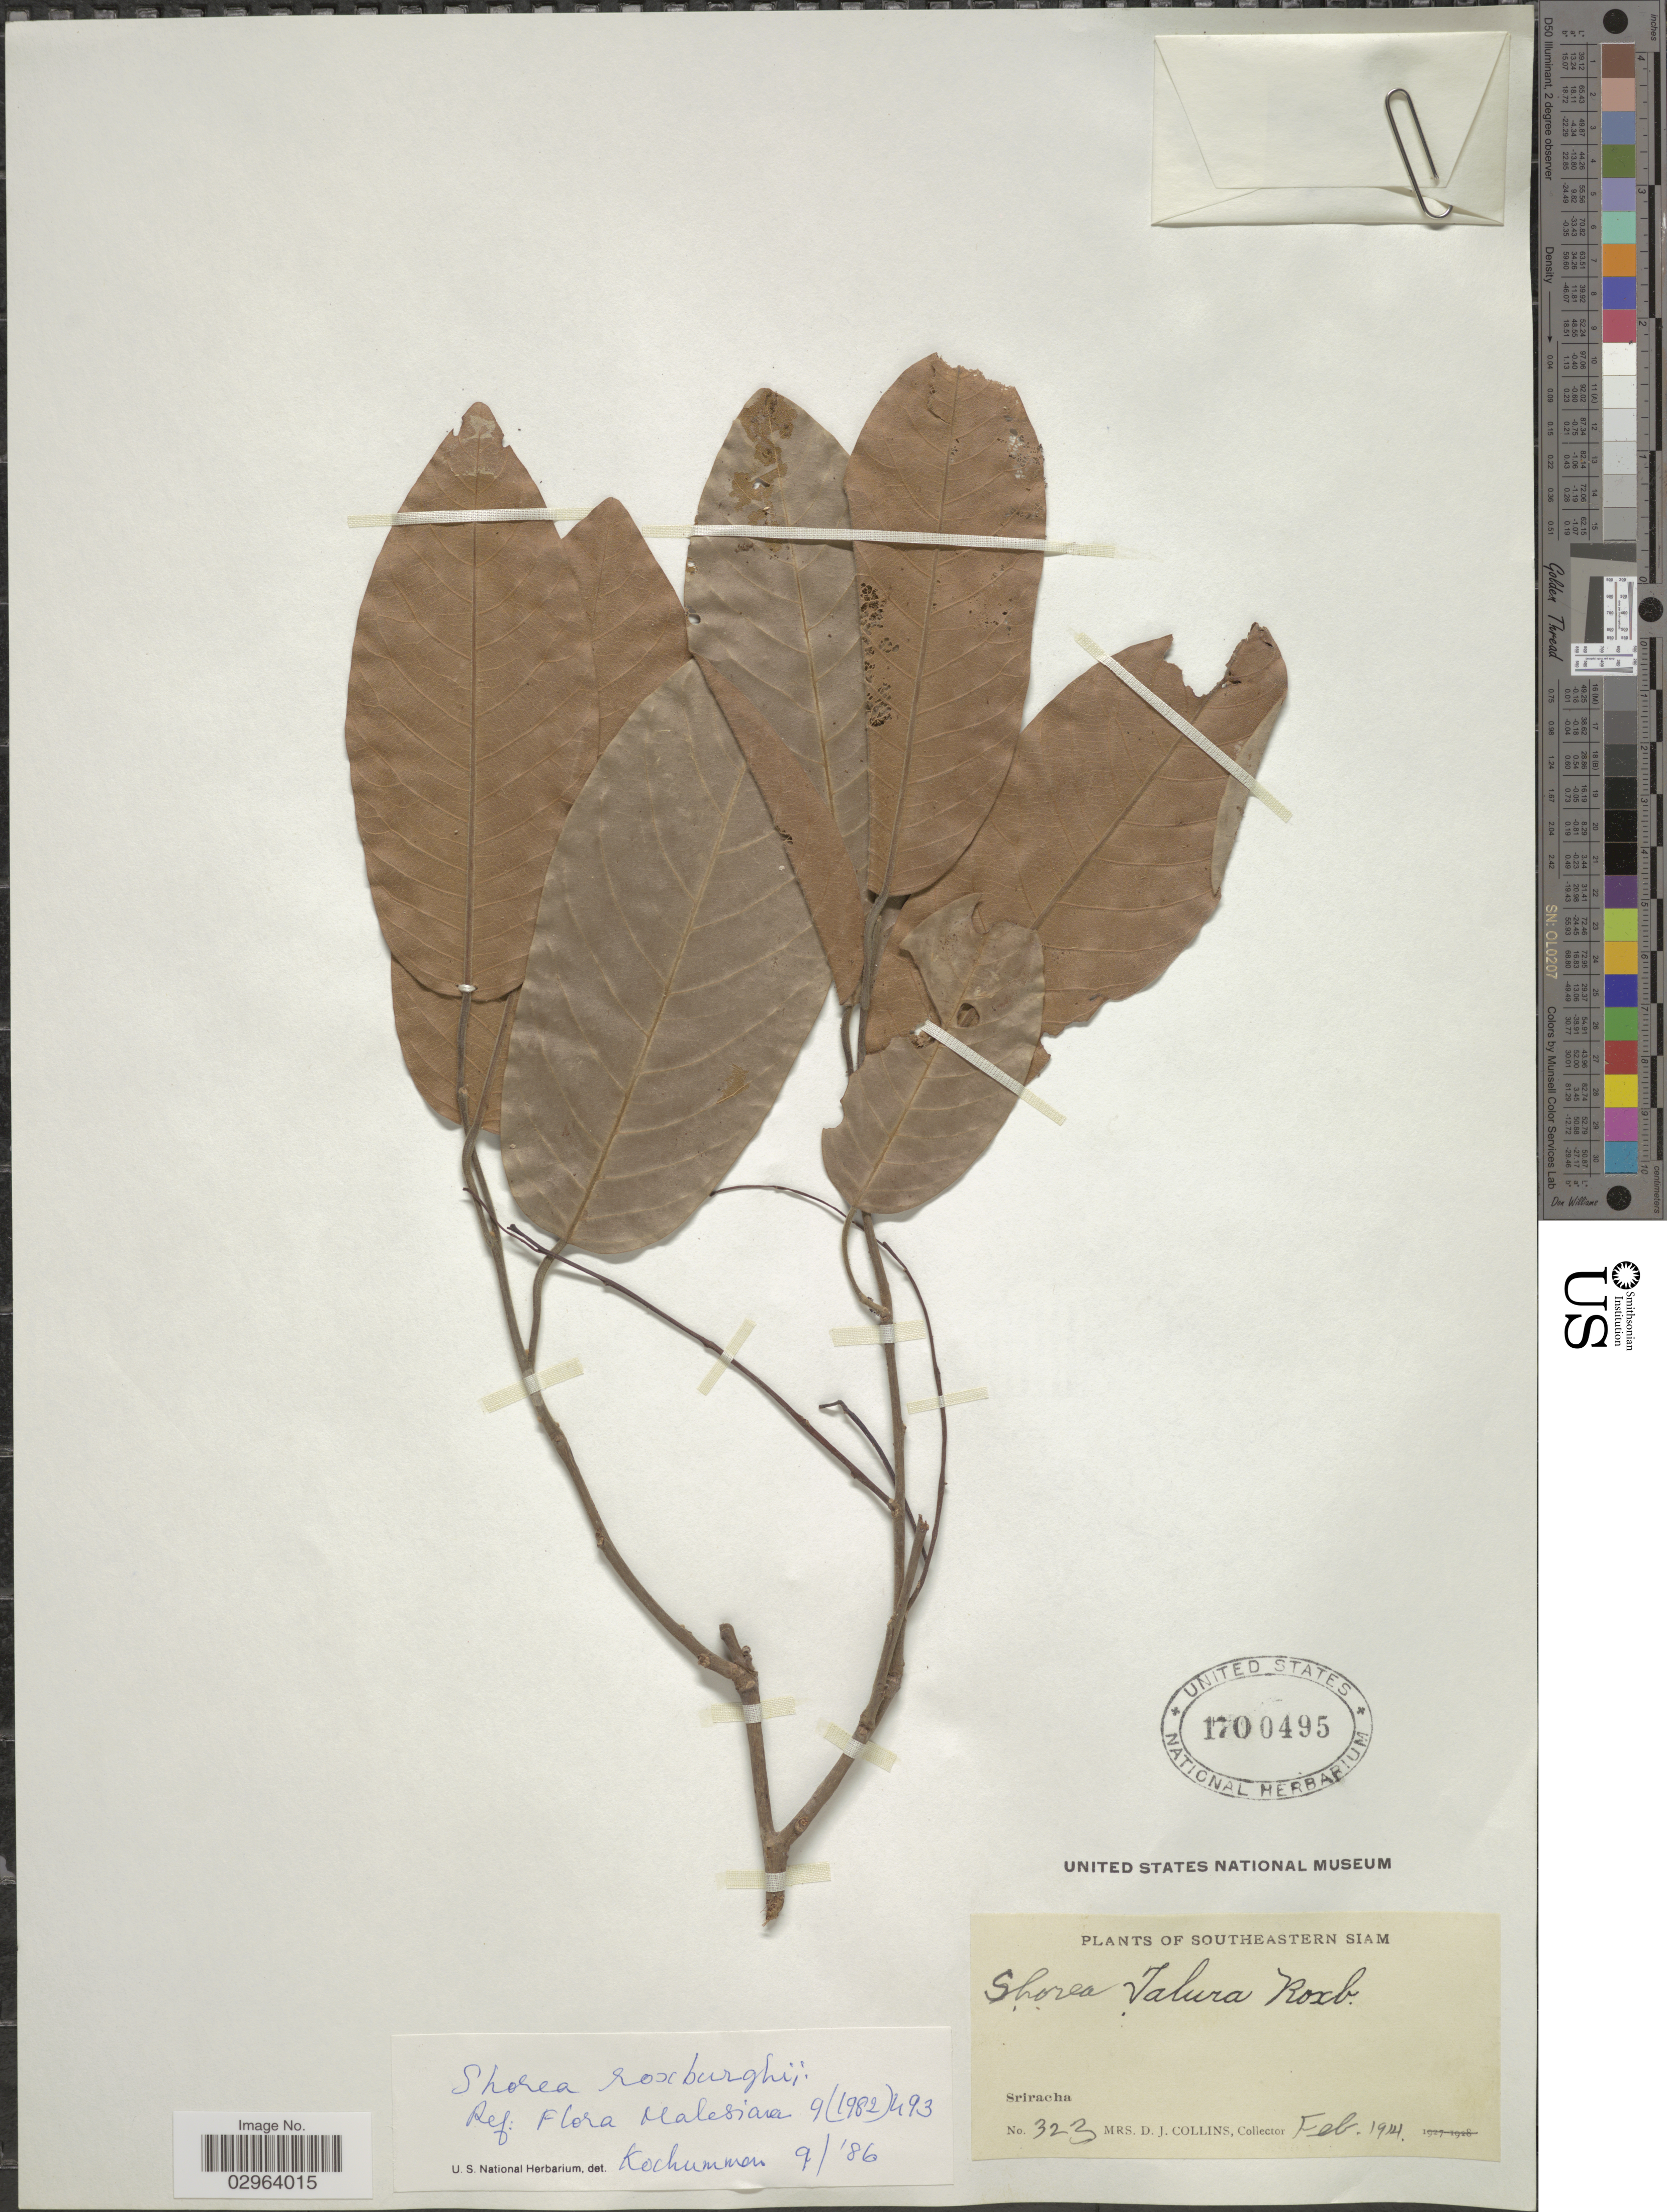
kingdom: Plantae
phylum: Tracheophyta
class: Magnoliopsida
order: Malvales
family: Dipterocarpaceae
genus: Anthoshorea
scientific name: Anthoshorea roxburghii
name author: (G. Don) P.S. Ashton & J. Heck.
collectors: Mrs. D. J. Collins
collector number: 323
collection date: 1914-02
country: Thailand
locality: Southeastern Siam. Sriracha.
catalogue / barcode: US 1700495